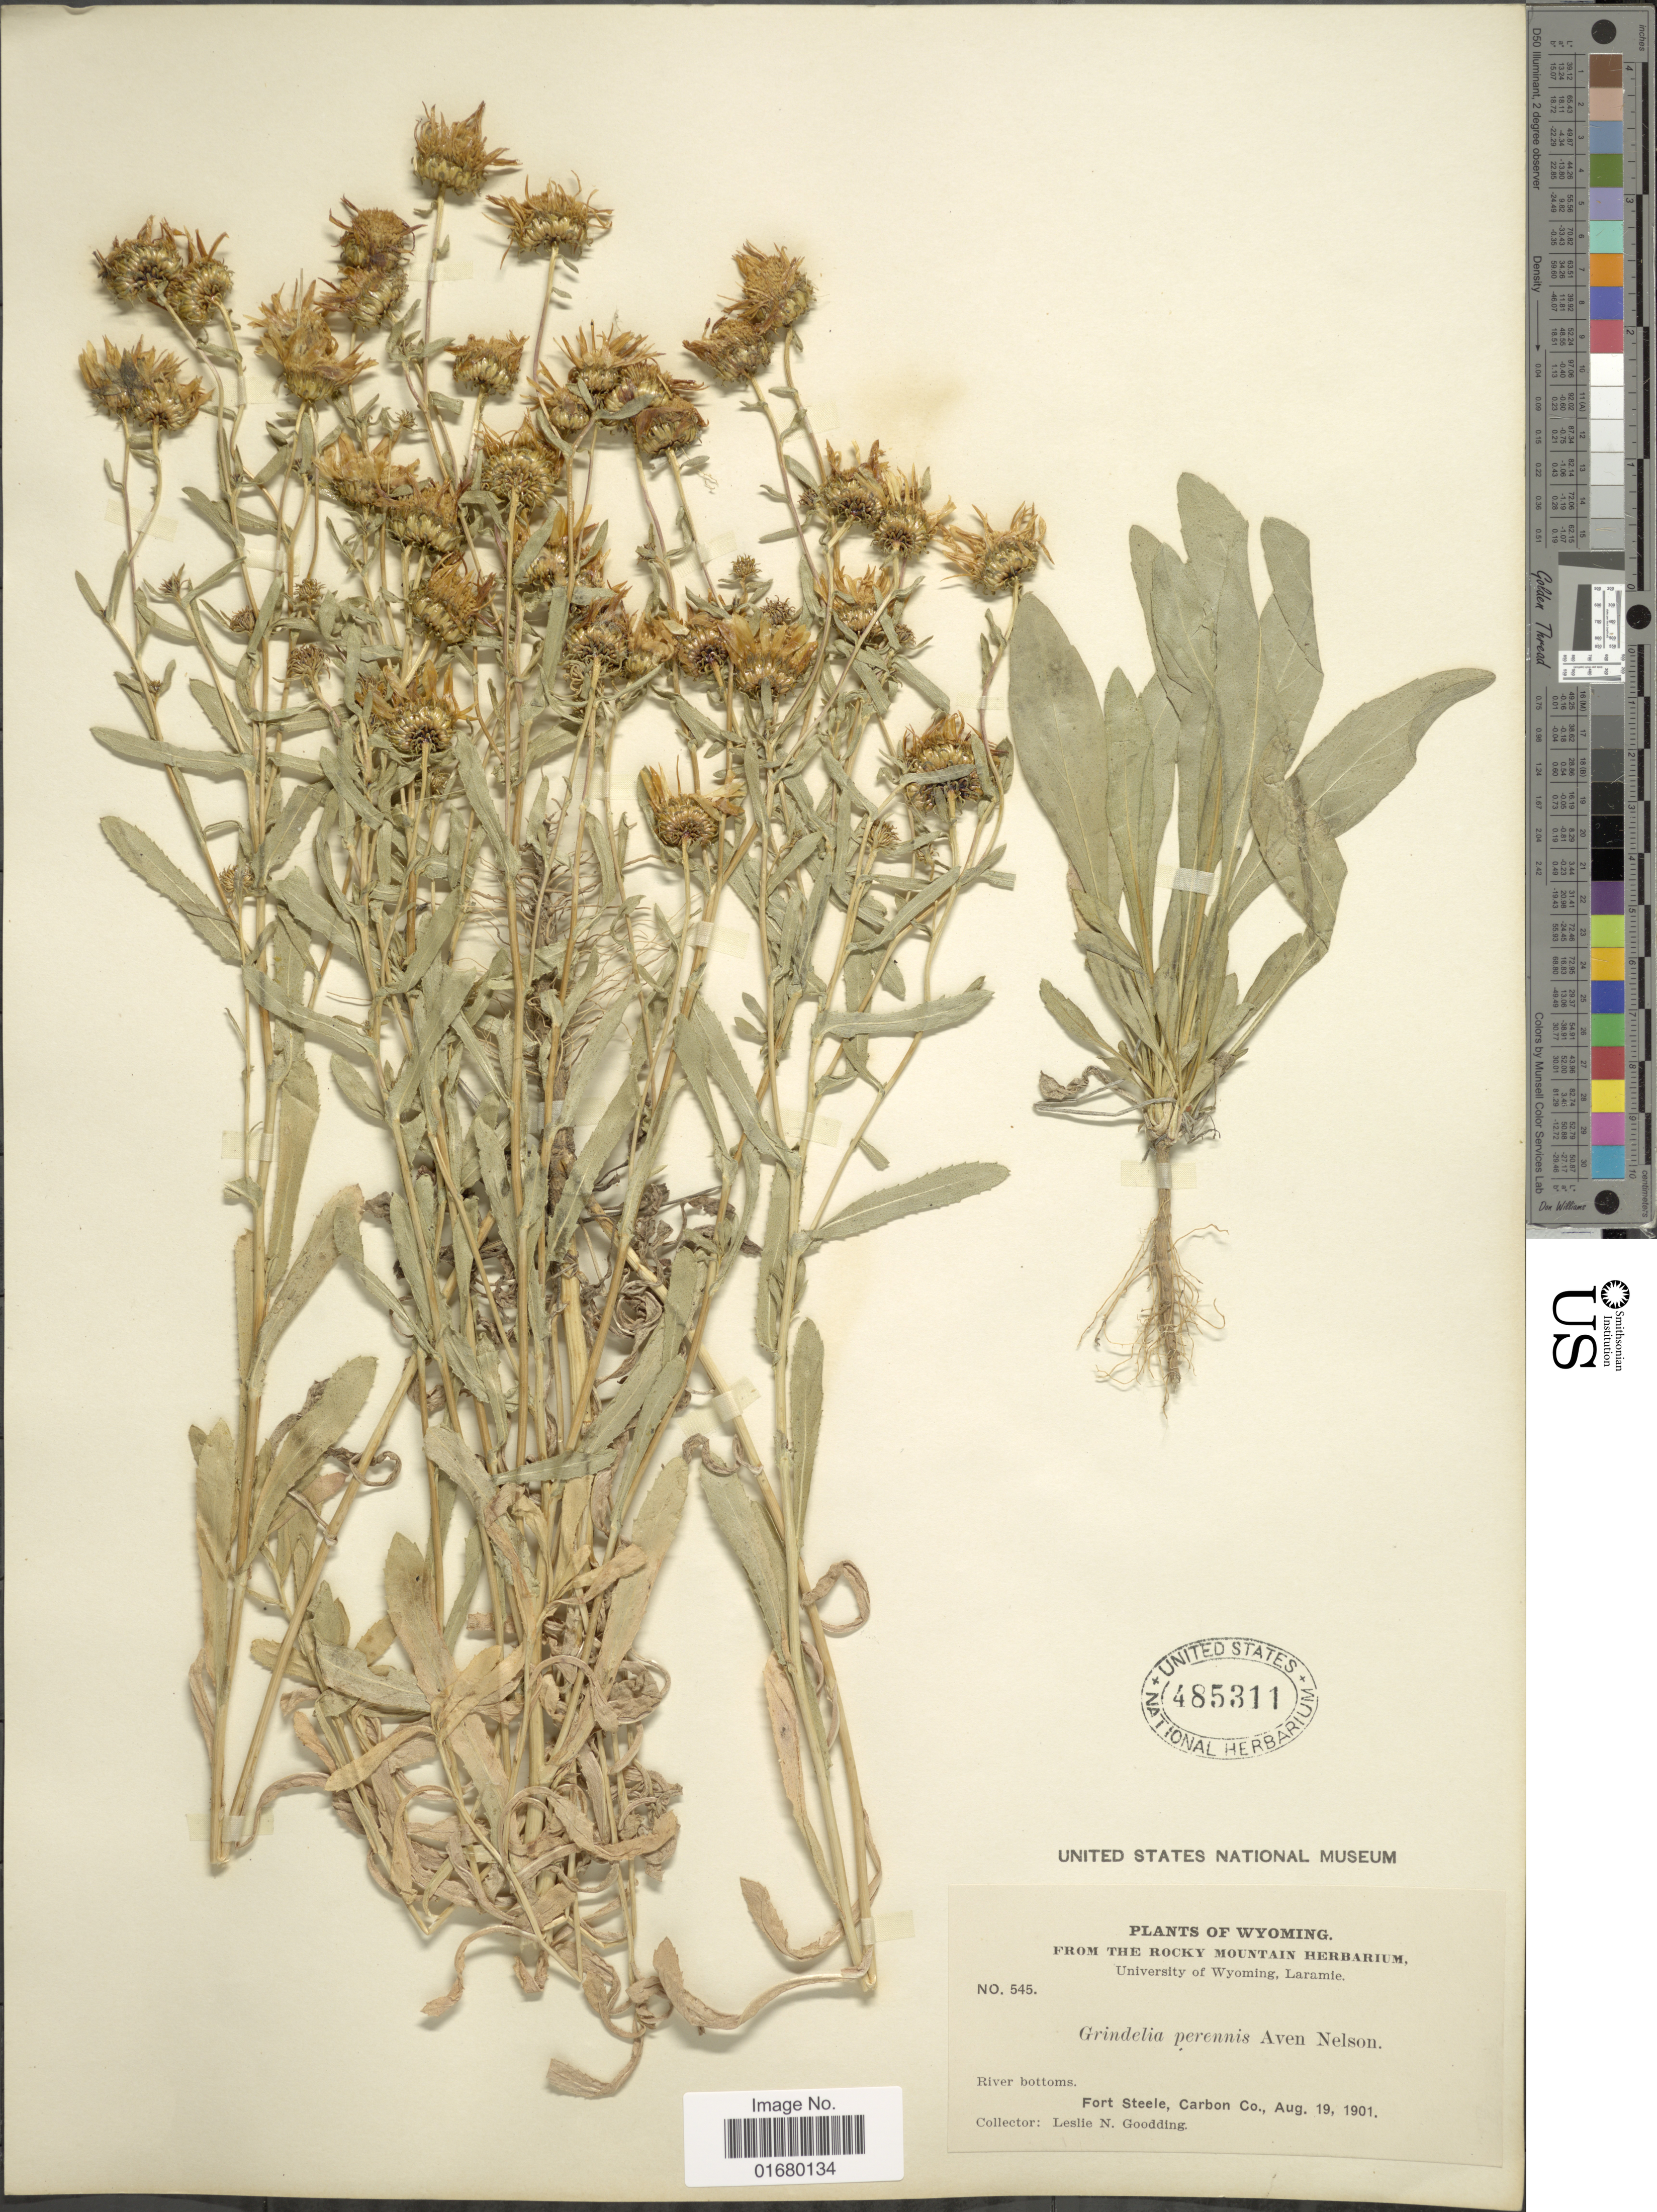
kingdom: Plantae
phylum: Tracheophyta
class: Magnoliopsida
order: Asterales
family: Asteraceae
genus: Grindelia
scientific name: Grindelia perennis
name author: A. Nelson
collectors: L. Godding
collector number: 545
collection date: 1901-08-19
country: United States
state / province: Wyoming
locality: River bottoms, Fort Steele, Carbon Co.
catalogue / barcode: US 485311